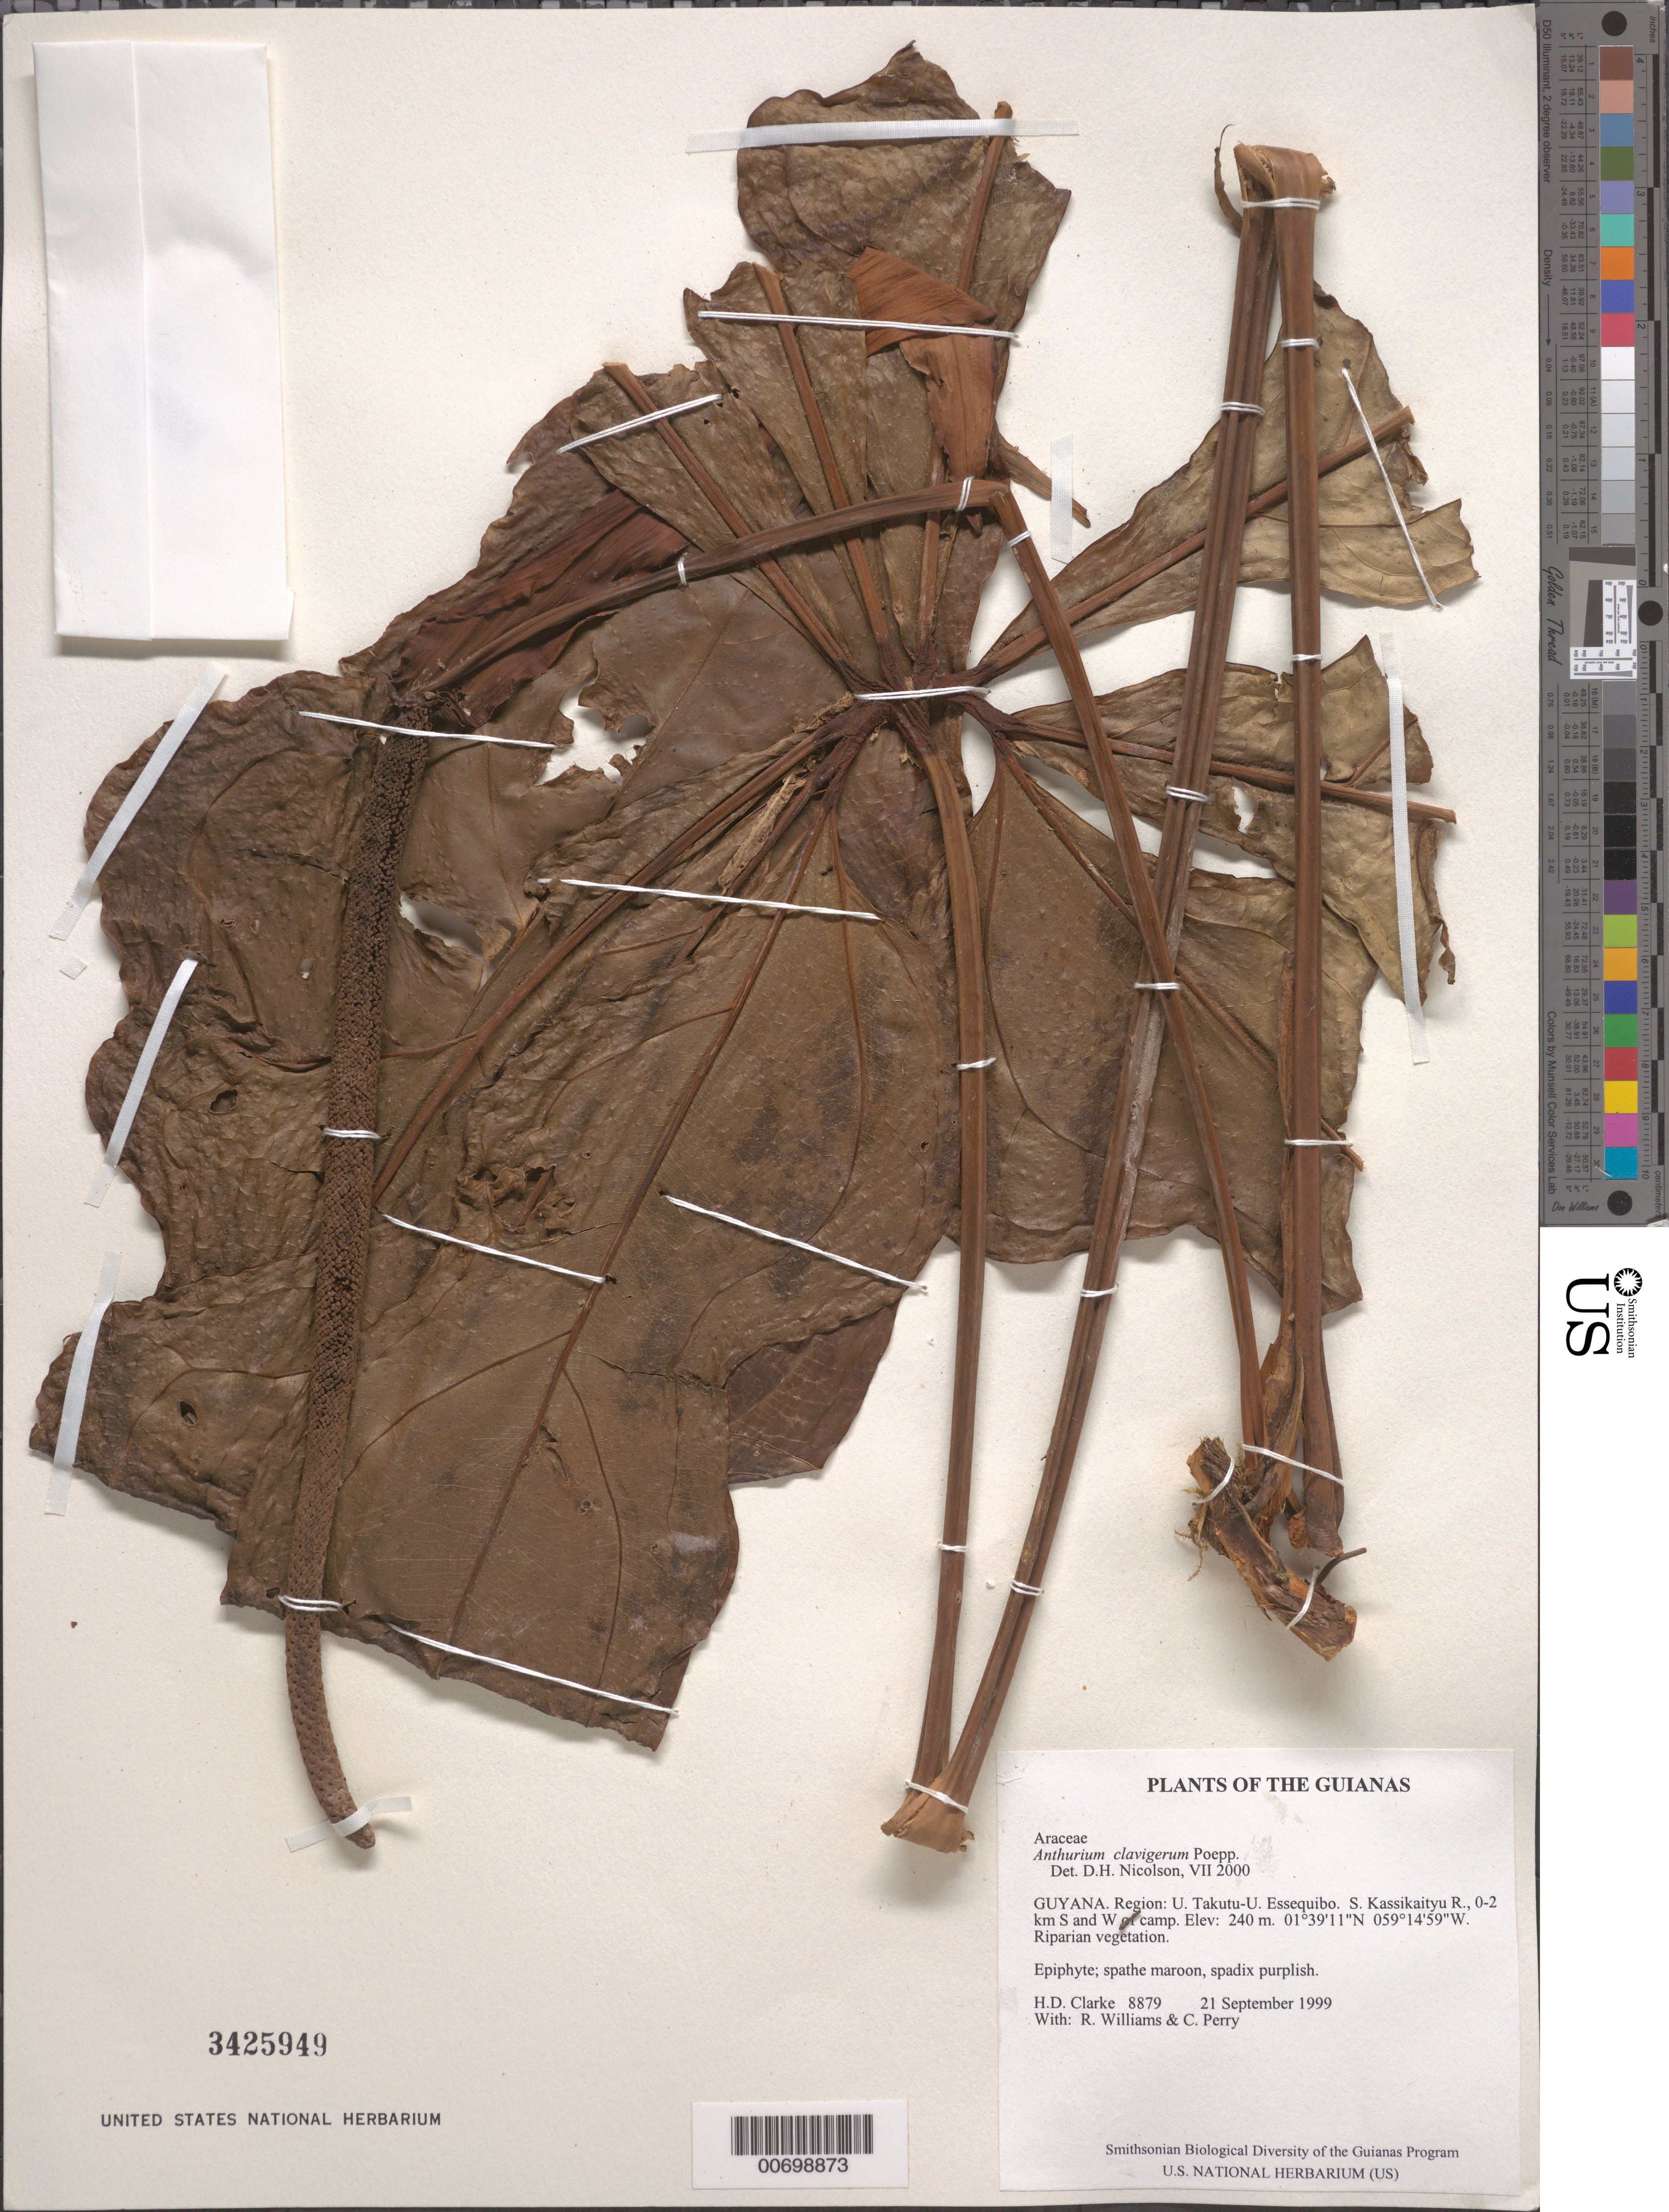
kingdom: Plantae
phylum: Tracheophyta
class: Liliopsida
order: Alismatales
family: Araceae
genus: Anthurium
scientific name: Anthurium clavigerum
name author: Poepp. & Endl.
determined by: Nicolson, Dan H.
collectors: H. D. Clarke, R. Williams & C. Perry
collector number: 8879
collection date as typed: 21 September 1999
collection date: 1999-09-21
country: Guyana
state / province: U. Takutu-U. Essequibo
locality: S. Kassikaityu R., 0-2 km S and W of camp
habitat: Riparian vegetation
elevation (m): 240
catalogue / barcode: US 3425949